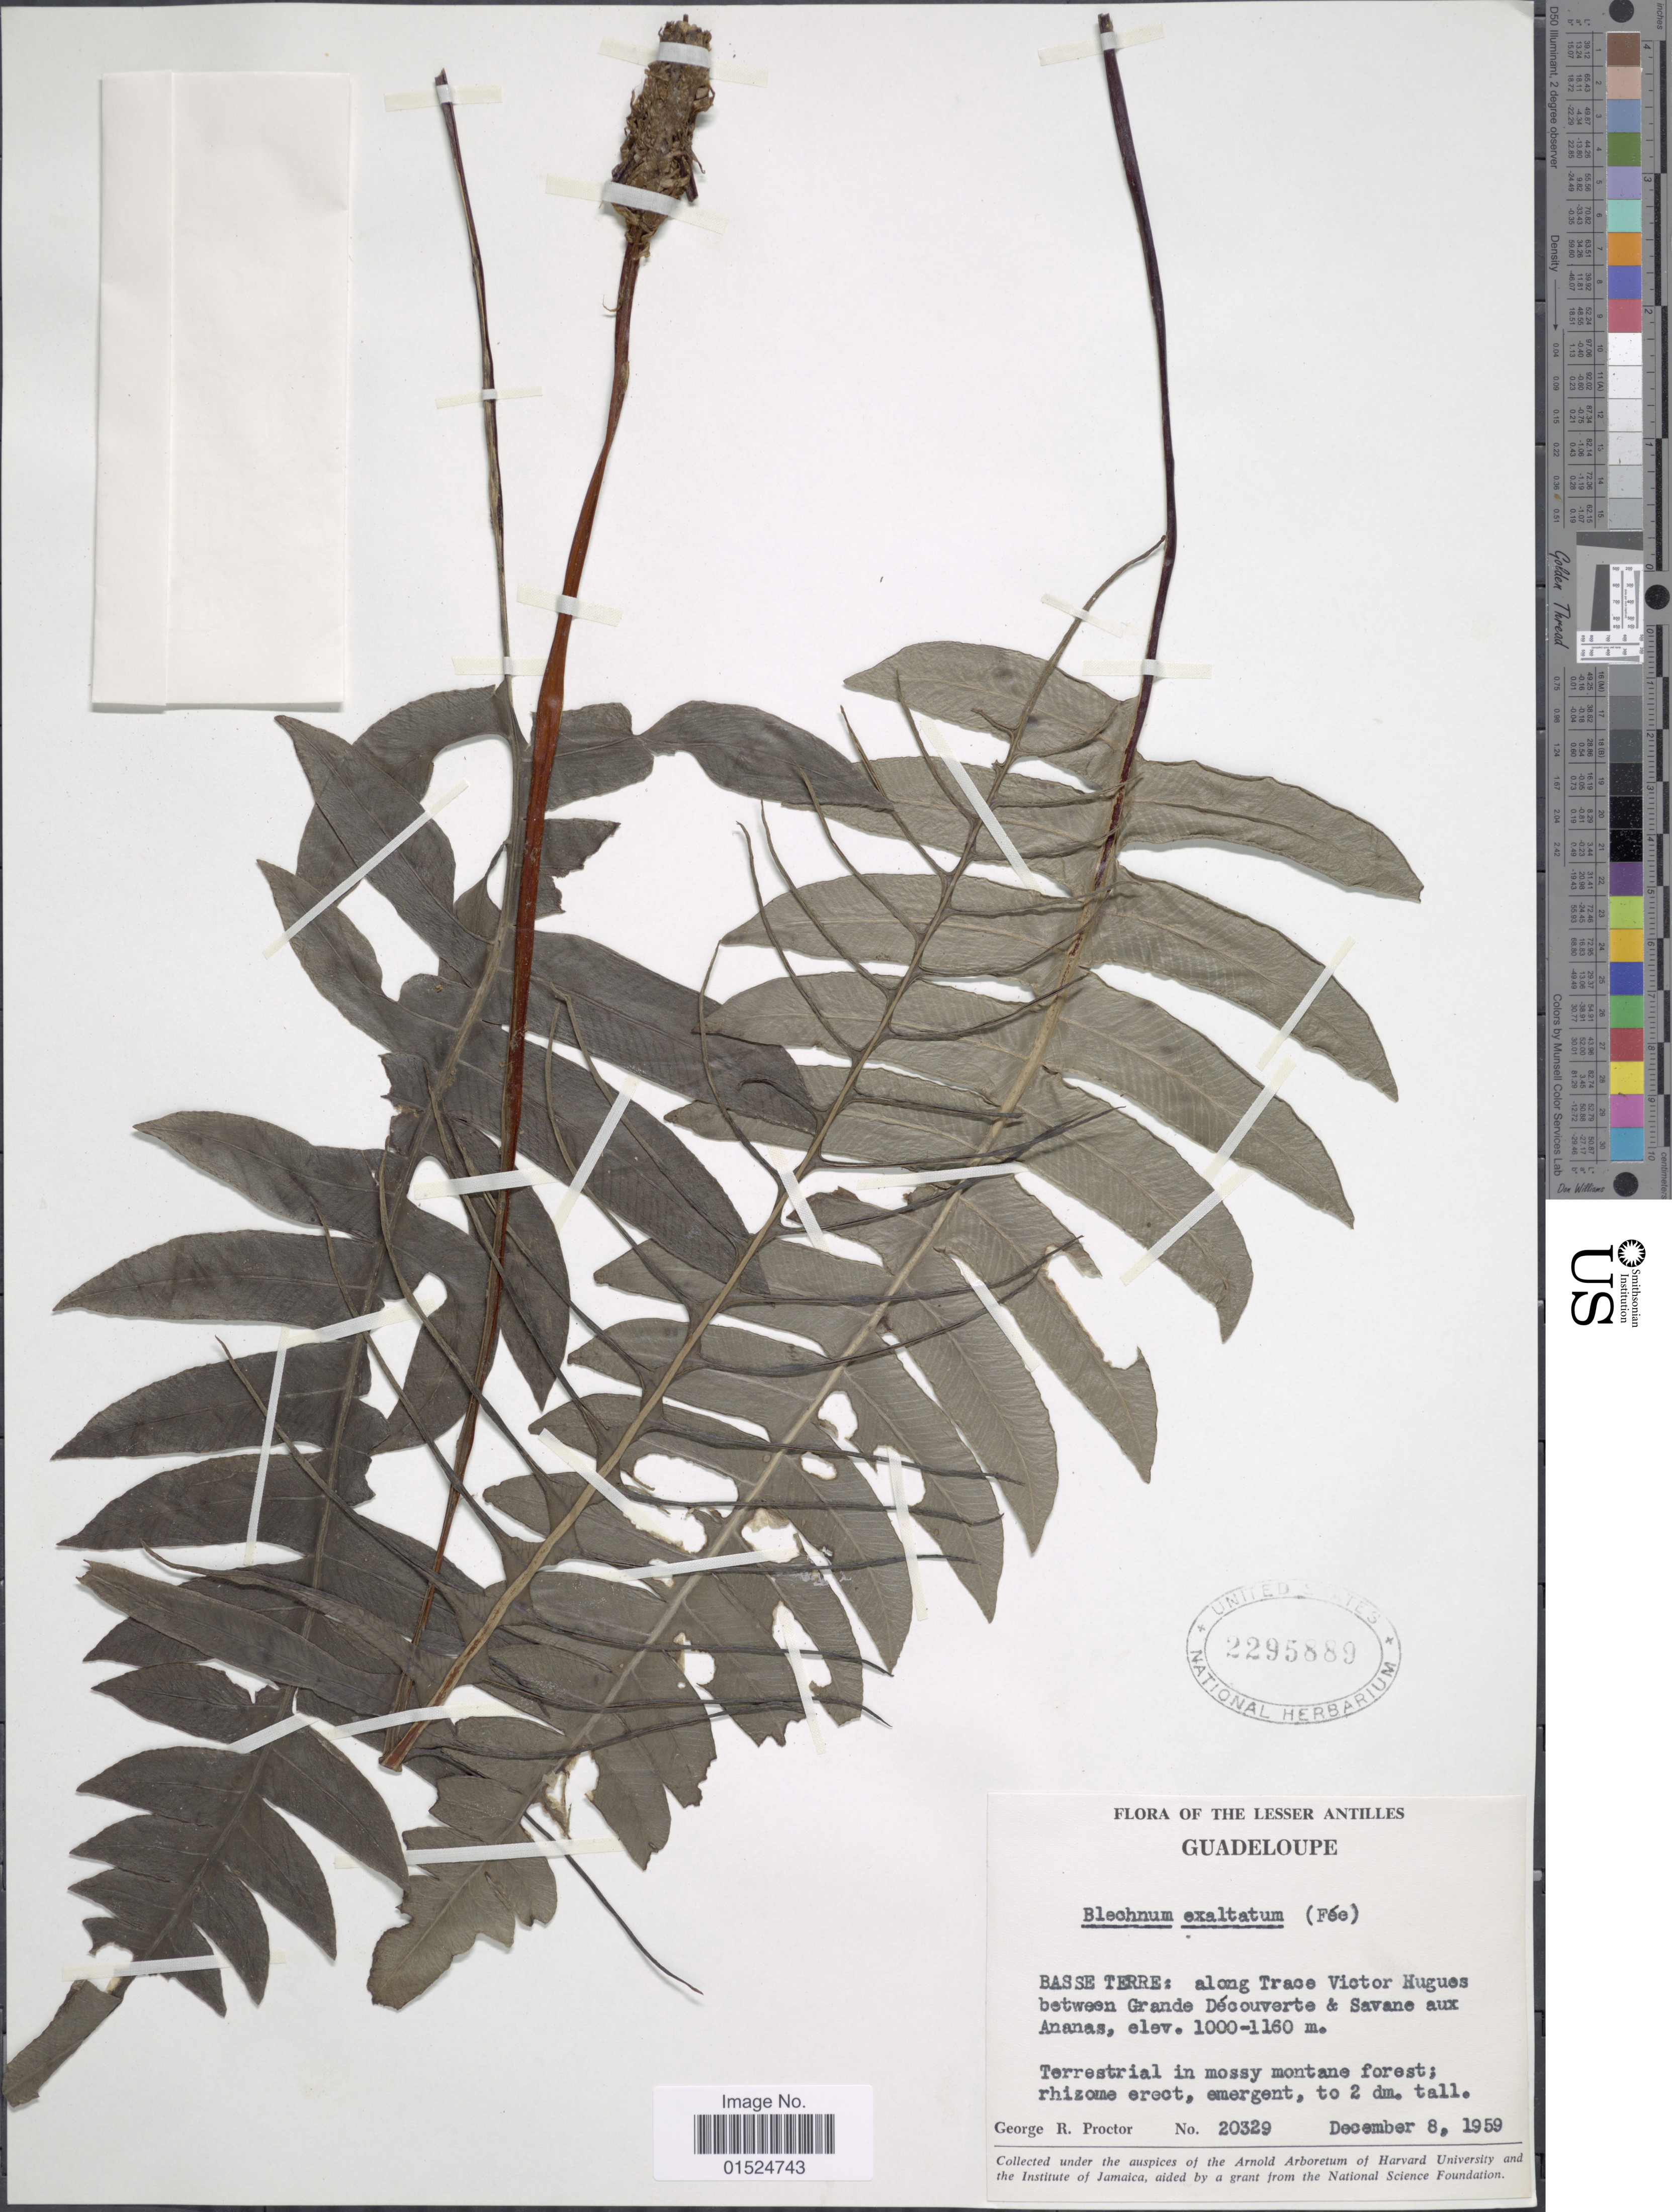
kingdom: Plantae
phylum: Tracheophyta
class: Polypodiopsida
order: Polypodiales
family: Blechnaceae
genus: Blechnum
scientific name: Blechnum exaltatum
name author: (Fée) Duek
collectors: G. R. Proctor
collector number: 20329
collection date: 1959-12-08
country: Guadeloupe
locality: The Lesser Antilles, Basse Terre: along Trace Victor Hugues between Grande Découverte & Savane aux Ananas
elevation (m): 1000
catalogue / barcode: US 2295889